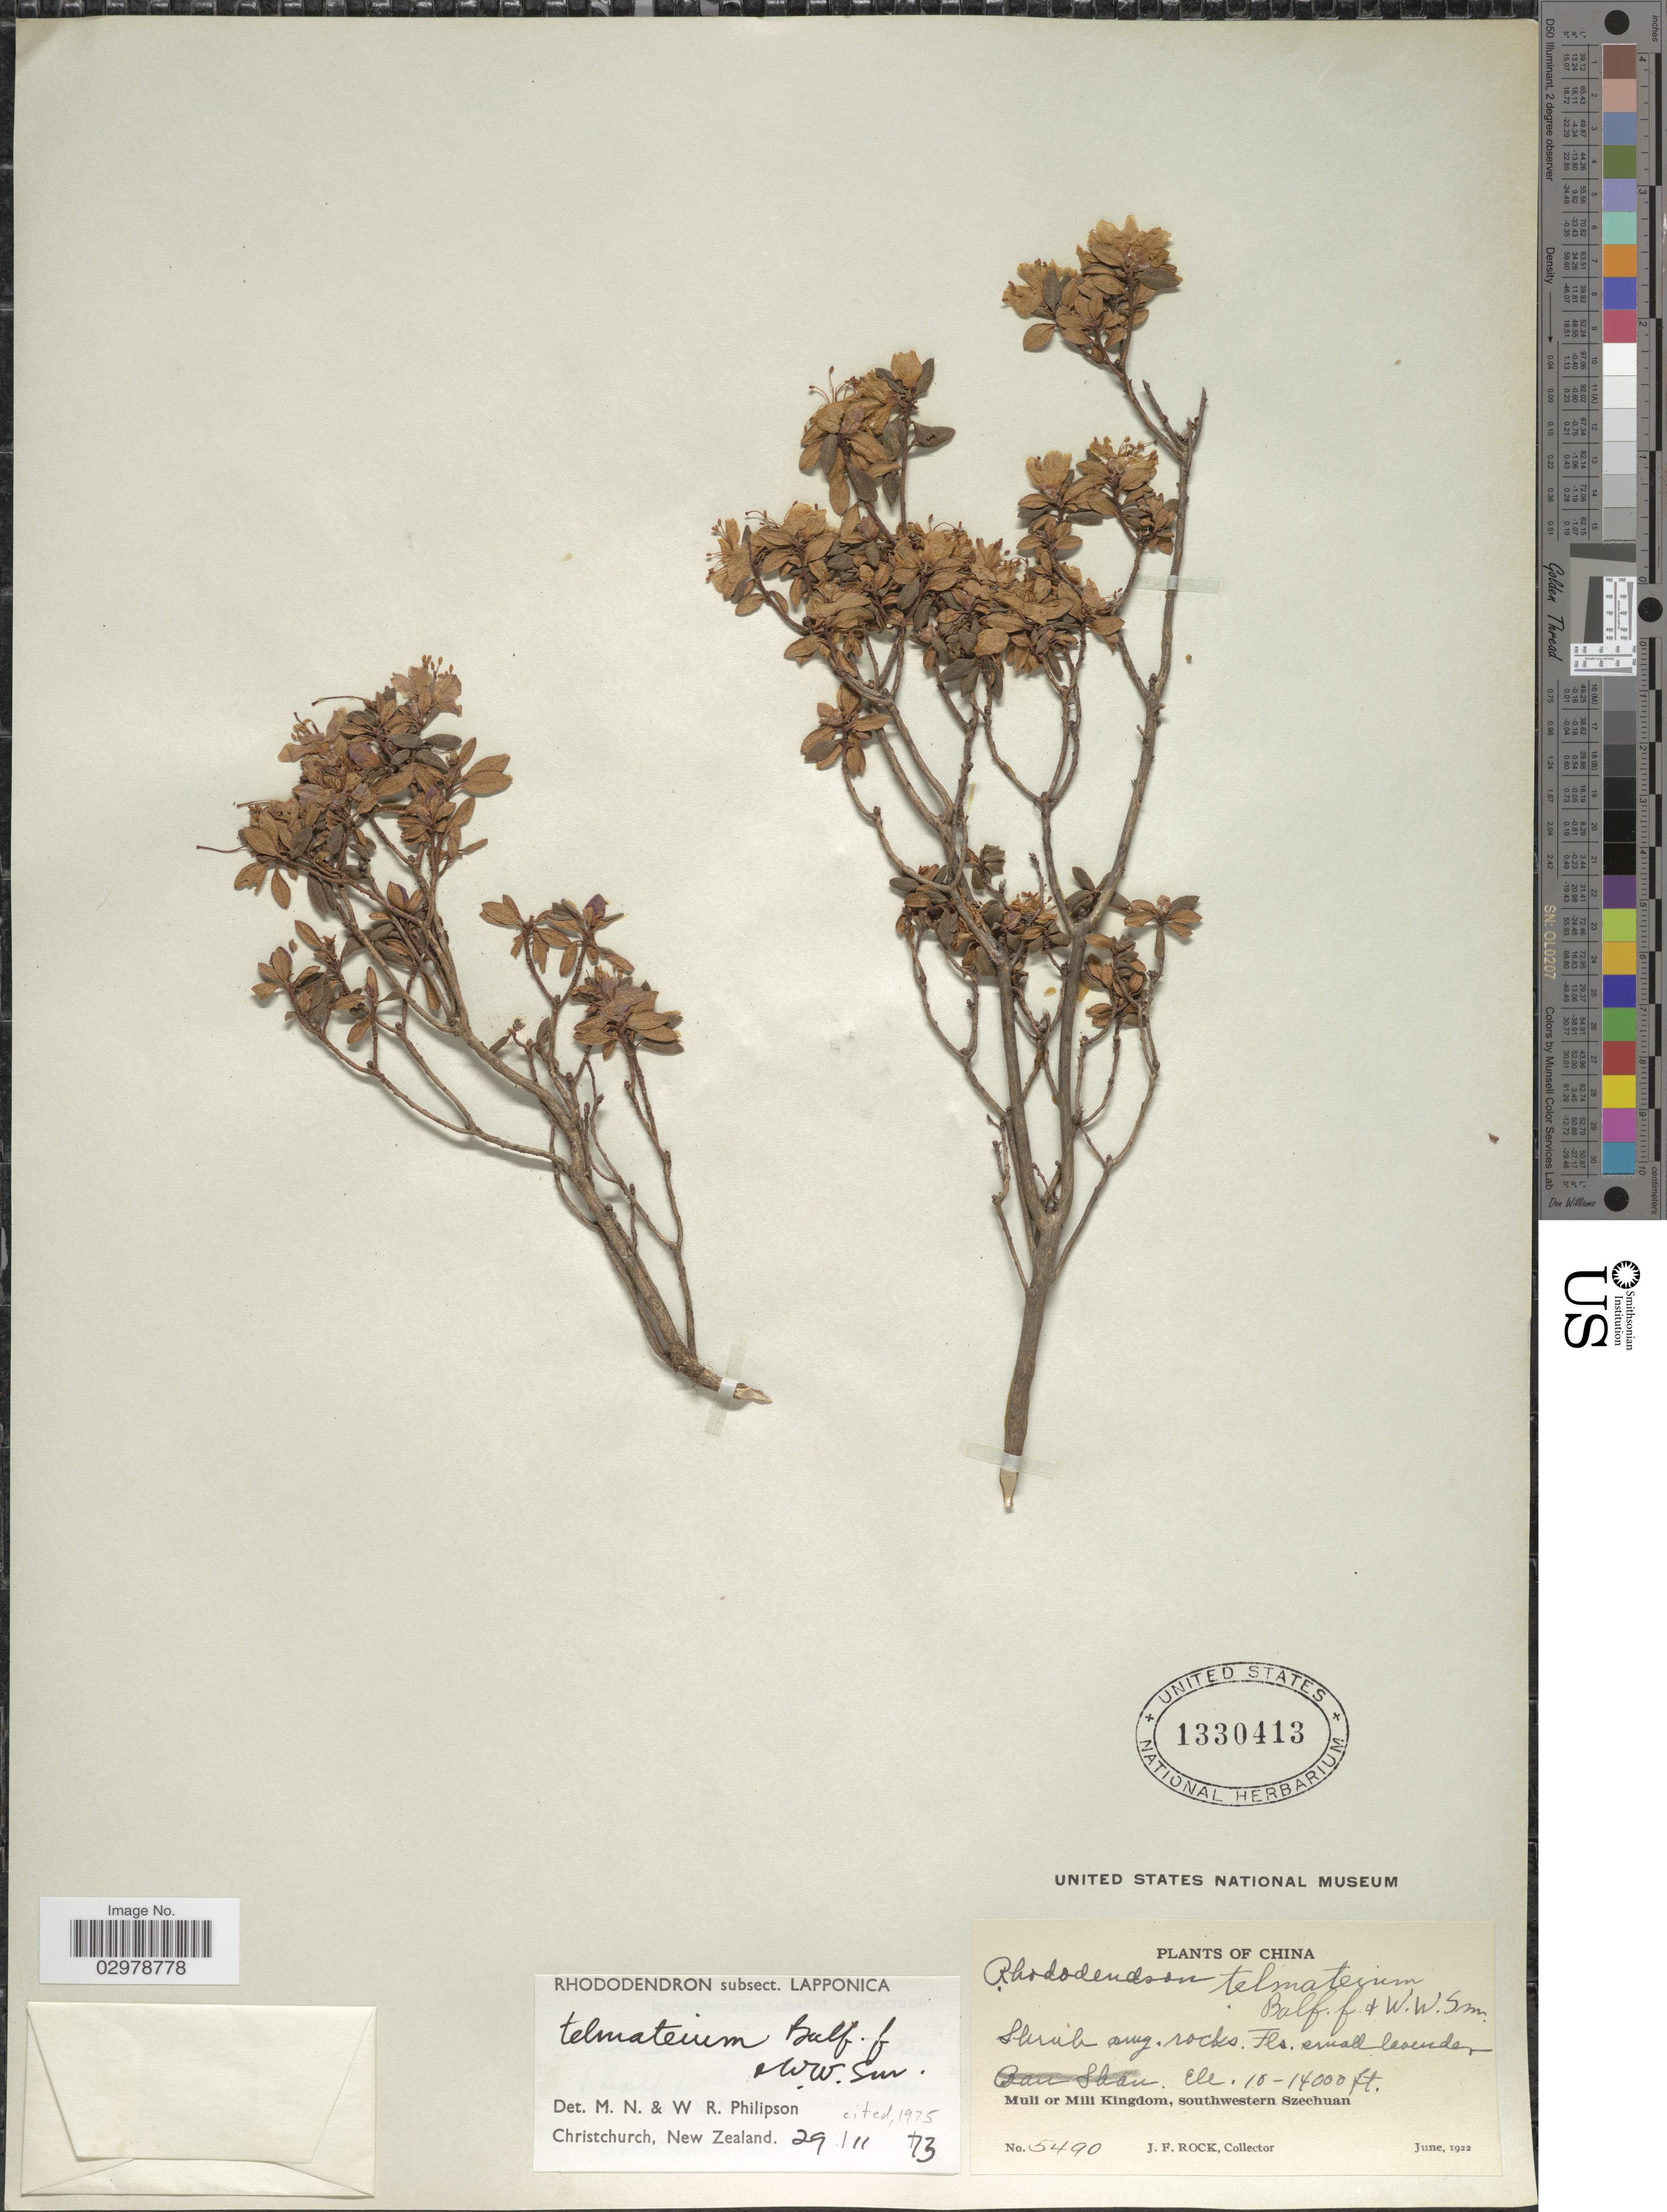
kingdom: Plantae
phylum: Tracheophyta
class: Magnoliopsida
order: Ericales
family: Ericaceae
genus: Rhododendron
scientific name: Rhododendron telmateium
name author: Balf. f. & W.W. Sm.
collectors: J. Rock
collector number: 5490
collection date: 1922-06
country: China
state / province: Sichuan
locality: Muli or Mili Kingdom, southwestern Szechuan.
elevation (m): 3048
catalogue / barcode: US 1330413